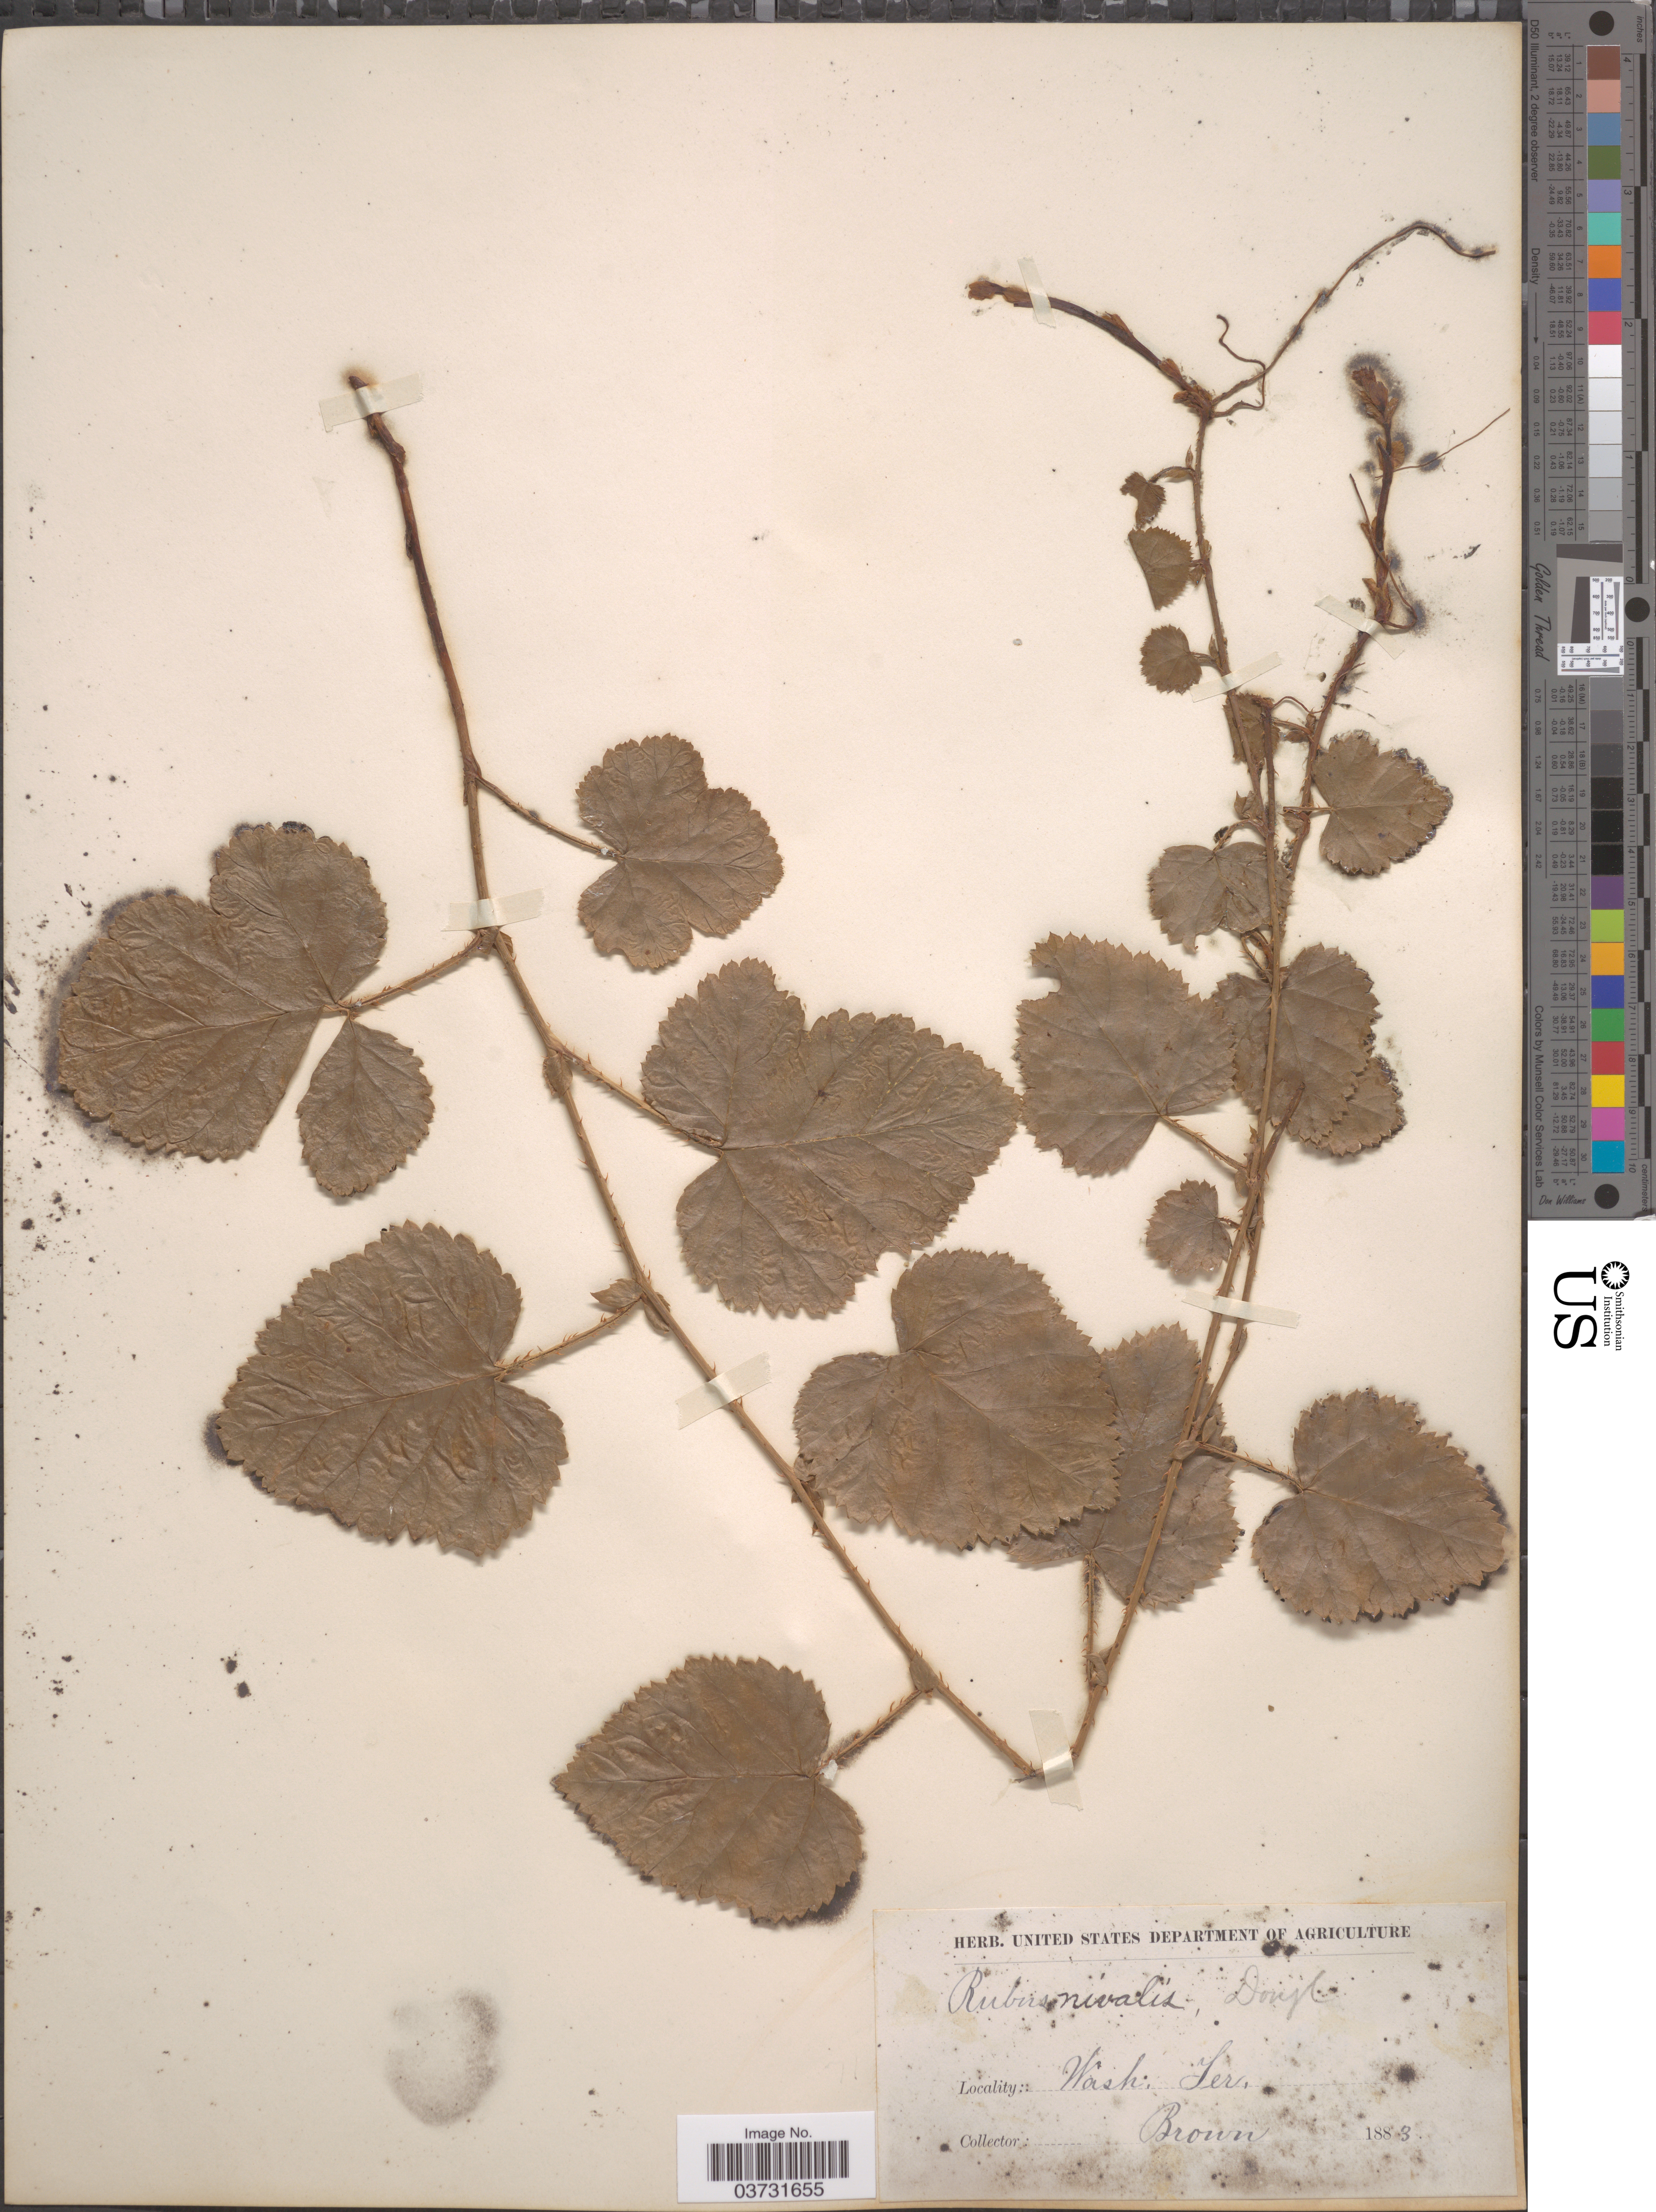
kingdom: Plantae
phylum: Tracheophyta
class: Magnoliopsida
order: Rosales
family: Rosaceae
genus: Rubus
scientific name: Rubus nivalis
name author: Douglas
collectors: -- Brown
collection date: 1883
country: United States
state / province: Washington